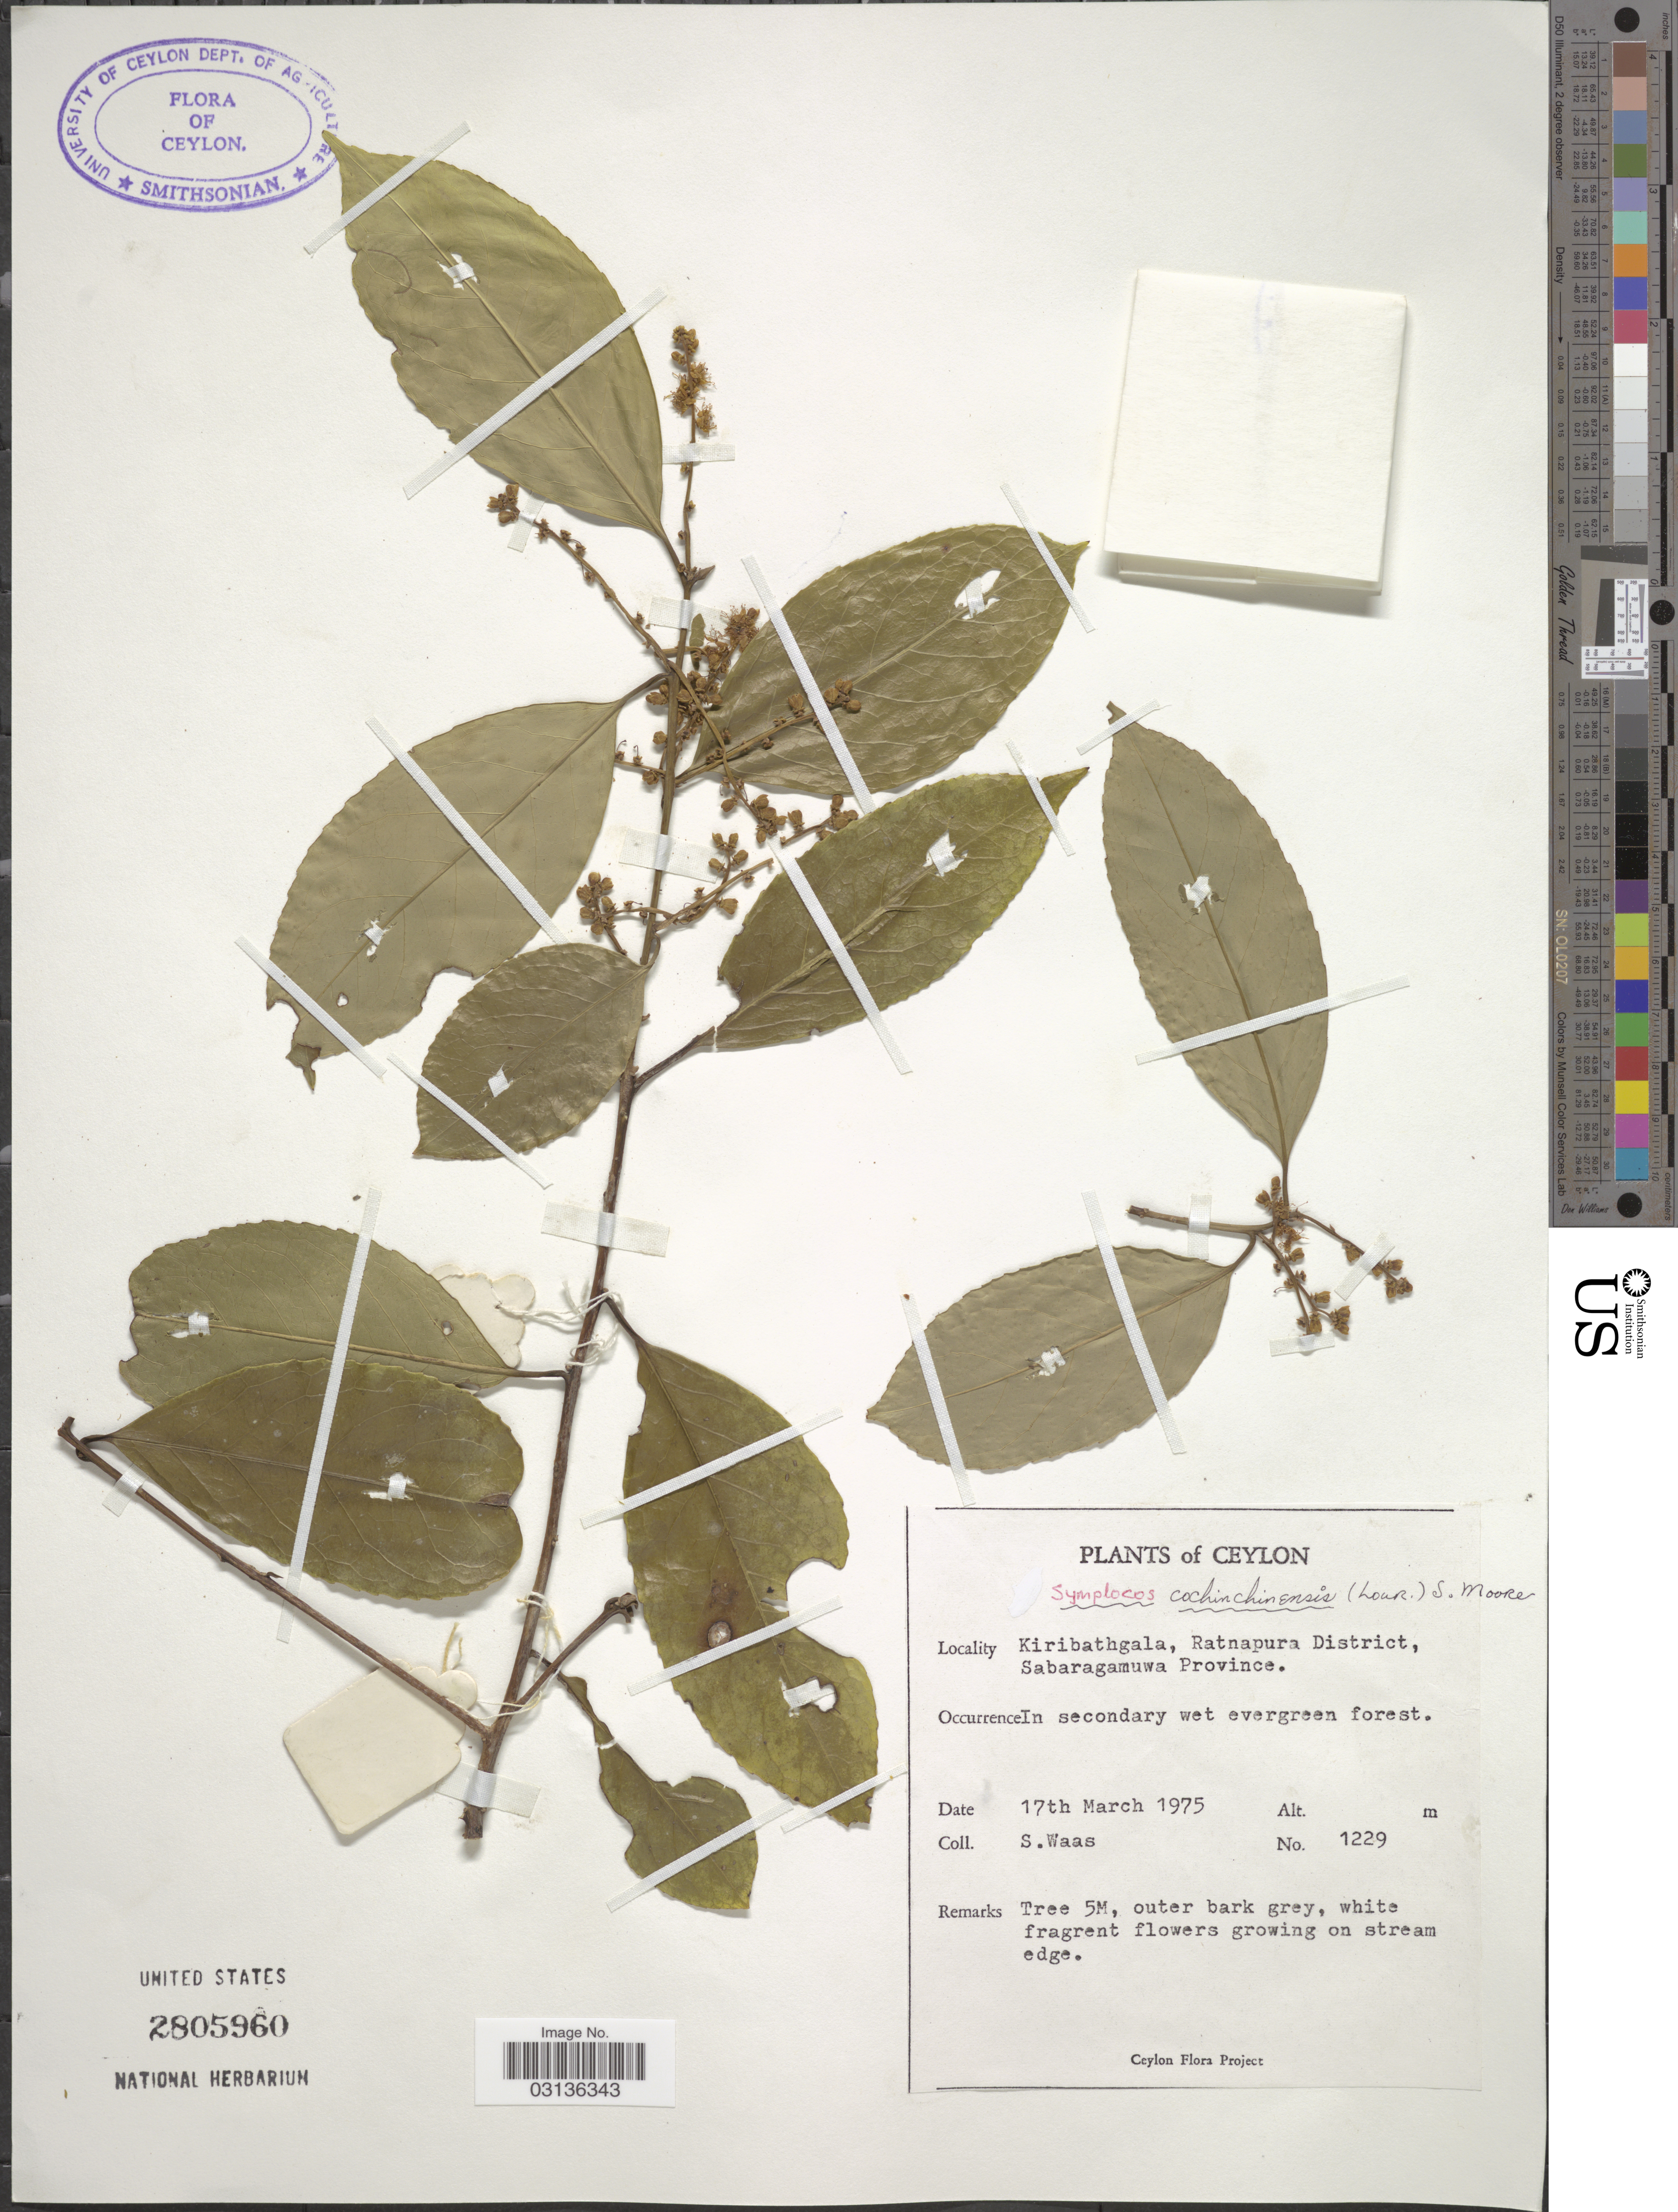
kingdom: Plantae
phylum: Tracheophyta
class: Magnoliopsida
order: Ericales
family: Symplocaceae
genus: Symplocos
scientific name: Symplocos cochinchinensis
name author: (Lour.) S. Moore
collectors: S. Waas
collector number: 1229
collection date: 1975-03-17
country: Sri Lanka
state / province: Sabaragamuwa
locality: Ceylon. Kiribathgala, Ratnapura District, Sabaragamuwa Province.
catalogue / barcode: US 2805960